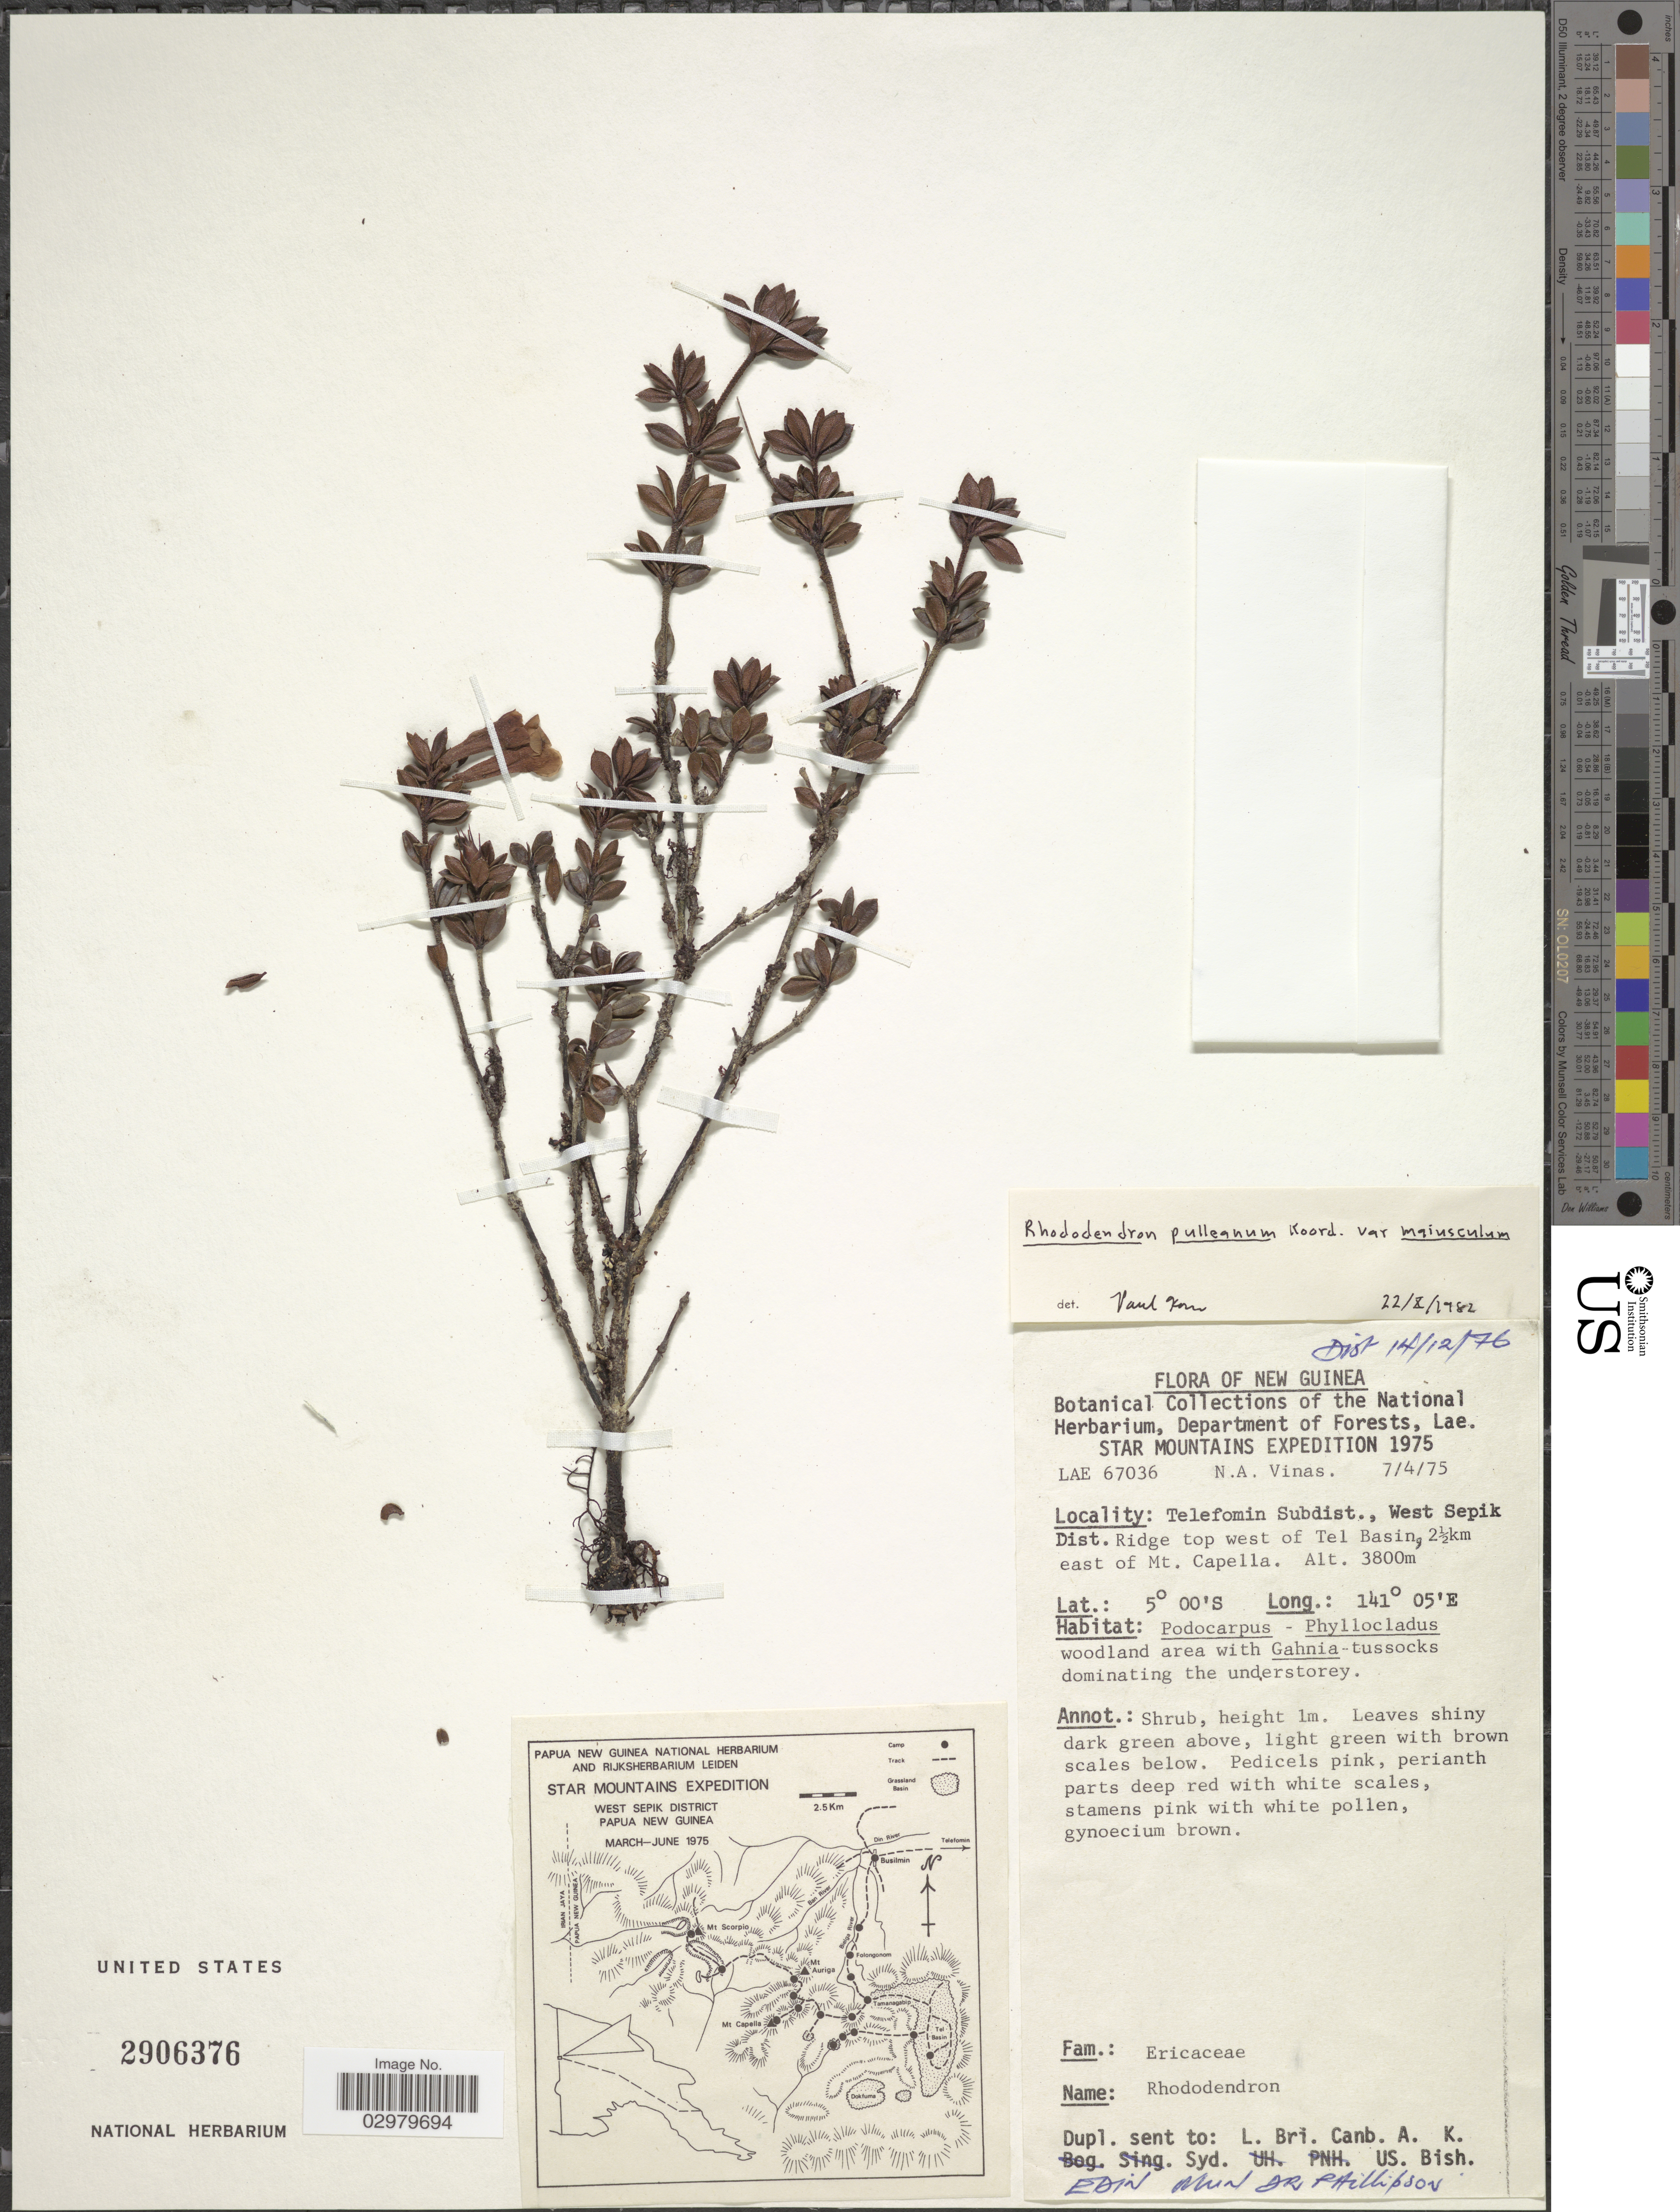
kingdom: Plantae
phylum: Tracheophyta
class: Magnoliopsida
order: Ericales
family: Ericaceae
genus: Rhododendron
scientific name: Rhododendron pulleanum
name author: Koord.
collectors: A. Vinas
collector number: LAE 67036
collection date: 1975-04-07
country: Papua New Guinea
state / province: Sandaun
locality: New Guinea. Telefomin Subdist., West Sepik Dist. Ridge top west of Tel Basin, 2½ km east of Mt. Capella.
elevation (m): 3800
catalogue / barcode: US 2906376